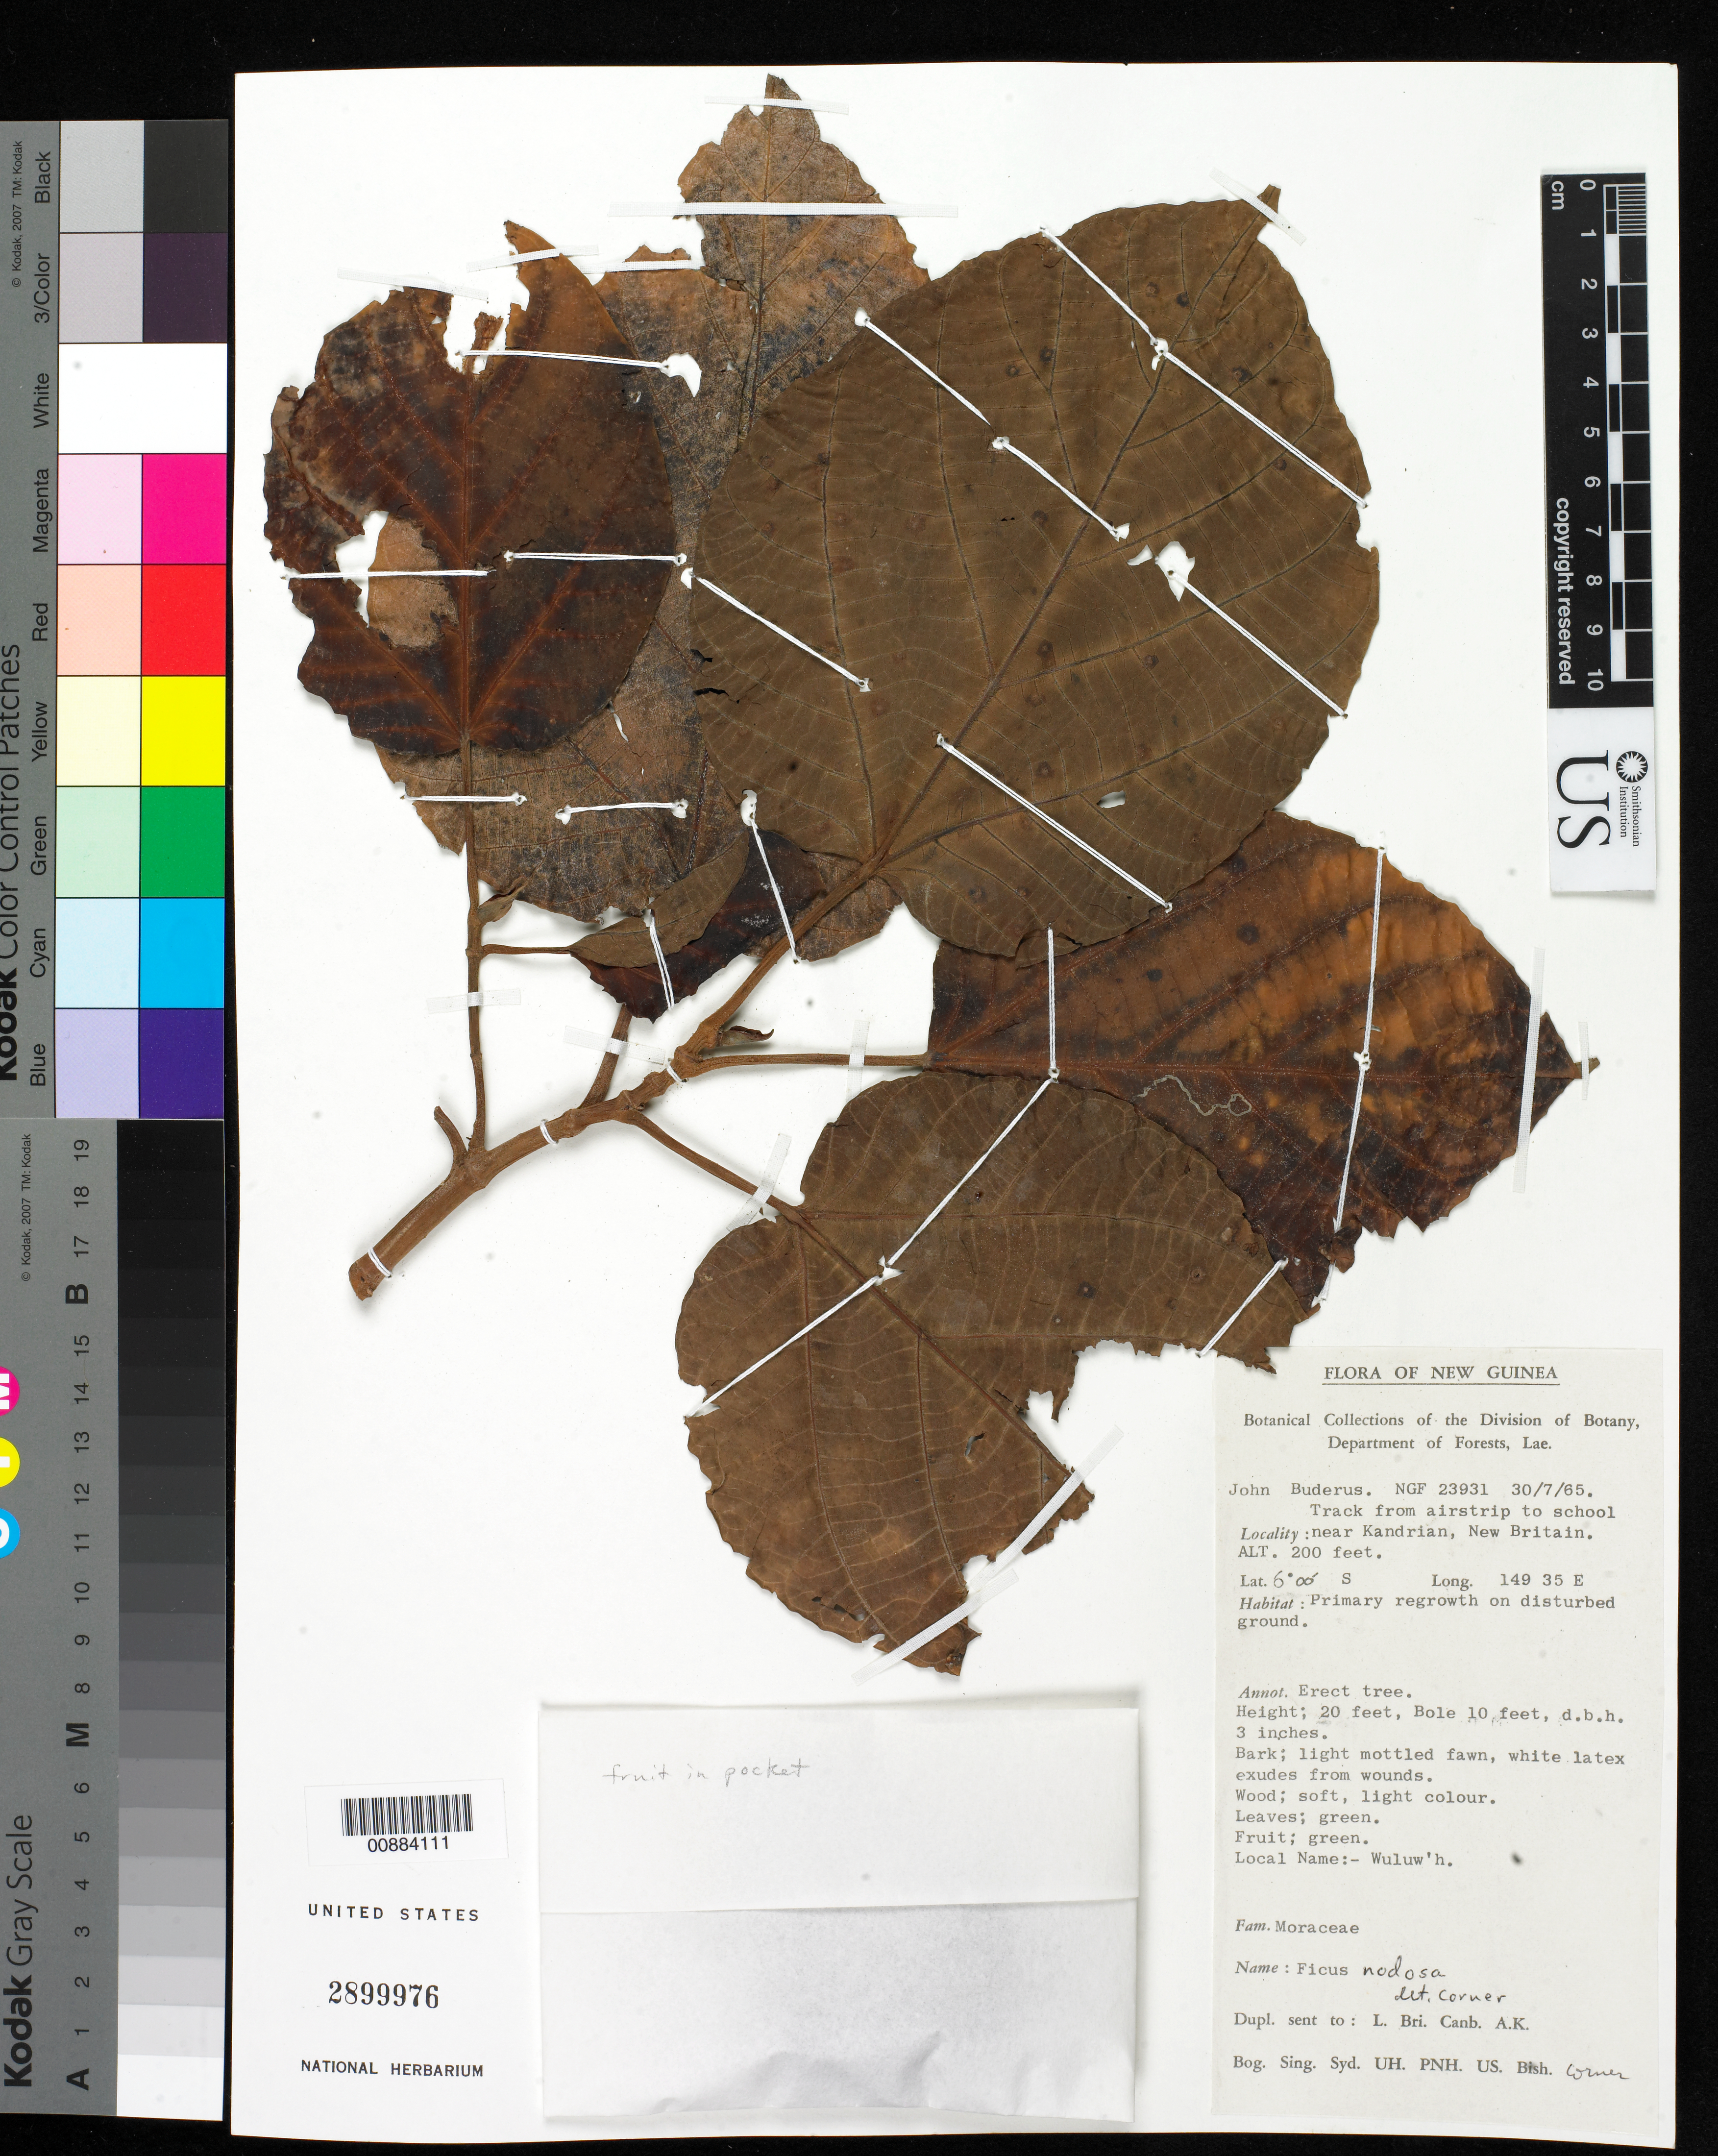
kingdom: Plantae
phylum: Tracheophyta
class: Magnoliopsida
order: Rosales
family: Moraceae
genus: Ficus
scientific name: Ficus nodosa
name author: Teijsm. & Binn.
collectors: J. Buderus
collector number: NGF 23931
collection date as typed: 30 Jul 1965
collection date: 1965-07-30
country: Papua New Guinea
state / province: West New Britain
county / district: Kandrian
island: New Britain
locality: New Britain, near Kandrian, track from airstrip to school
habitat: primary regrowth on disturbed ground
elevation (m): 61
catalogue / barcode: US 2899976